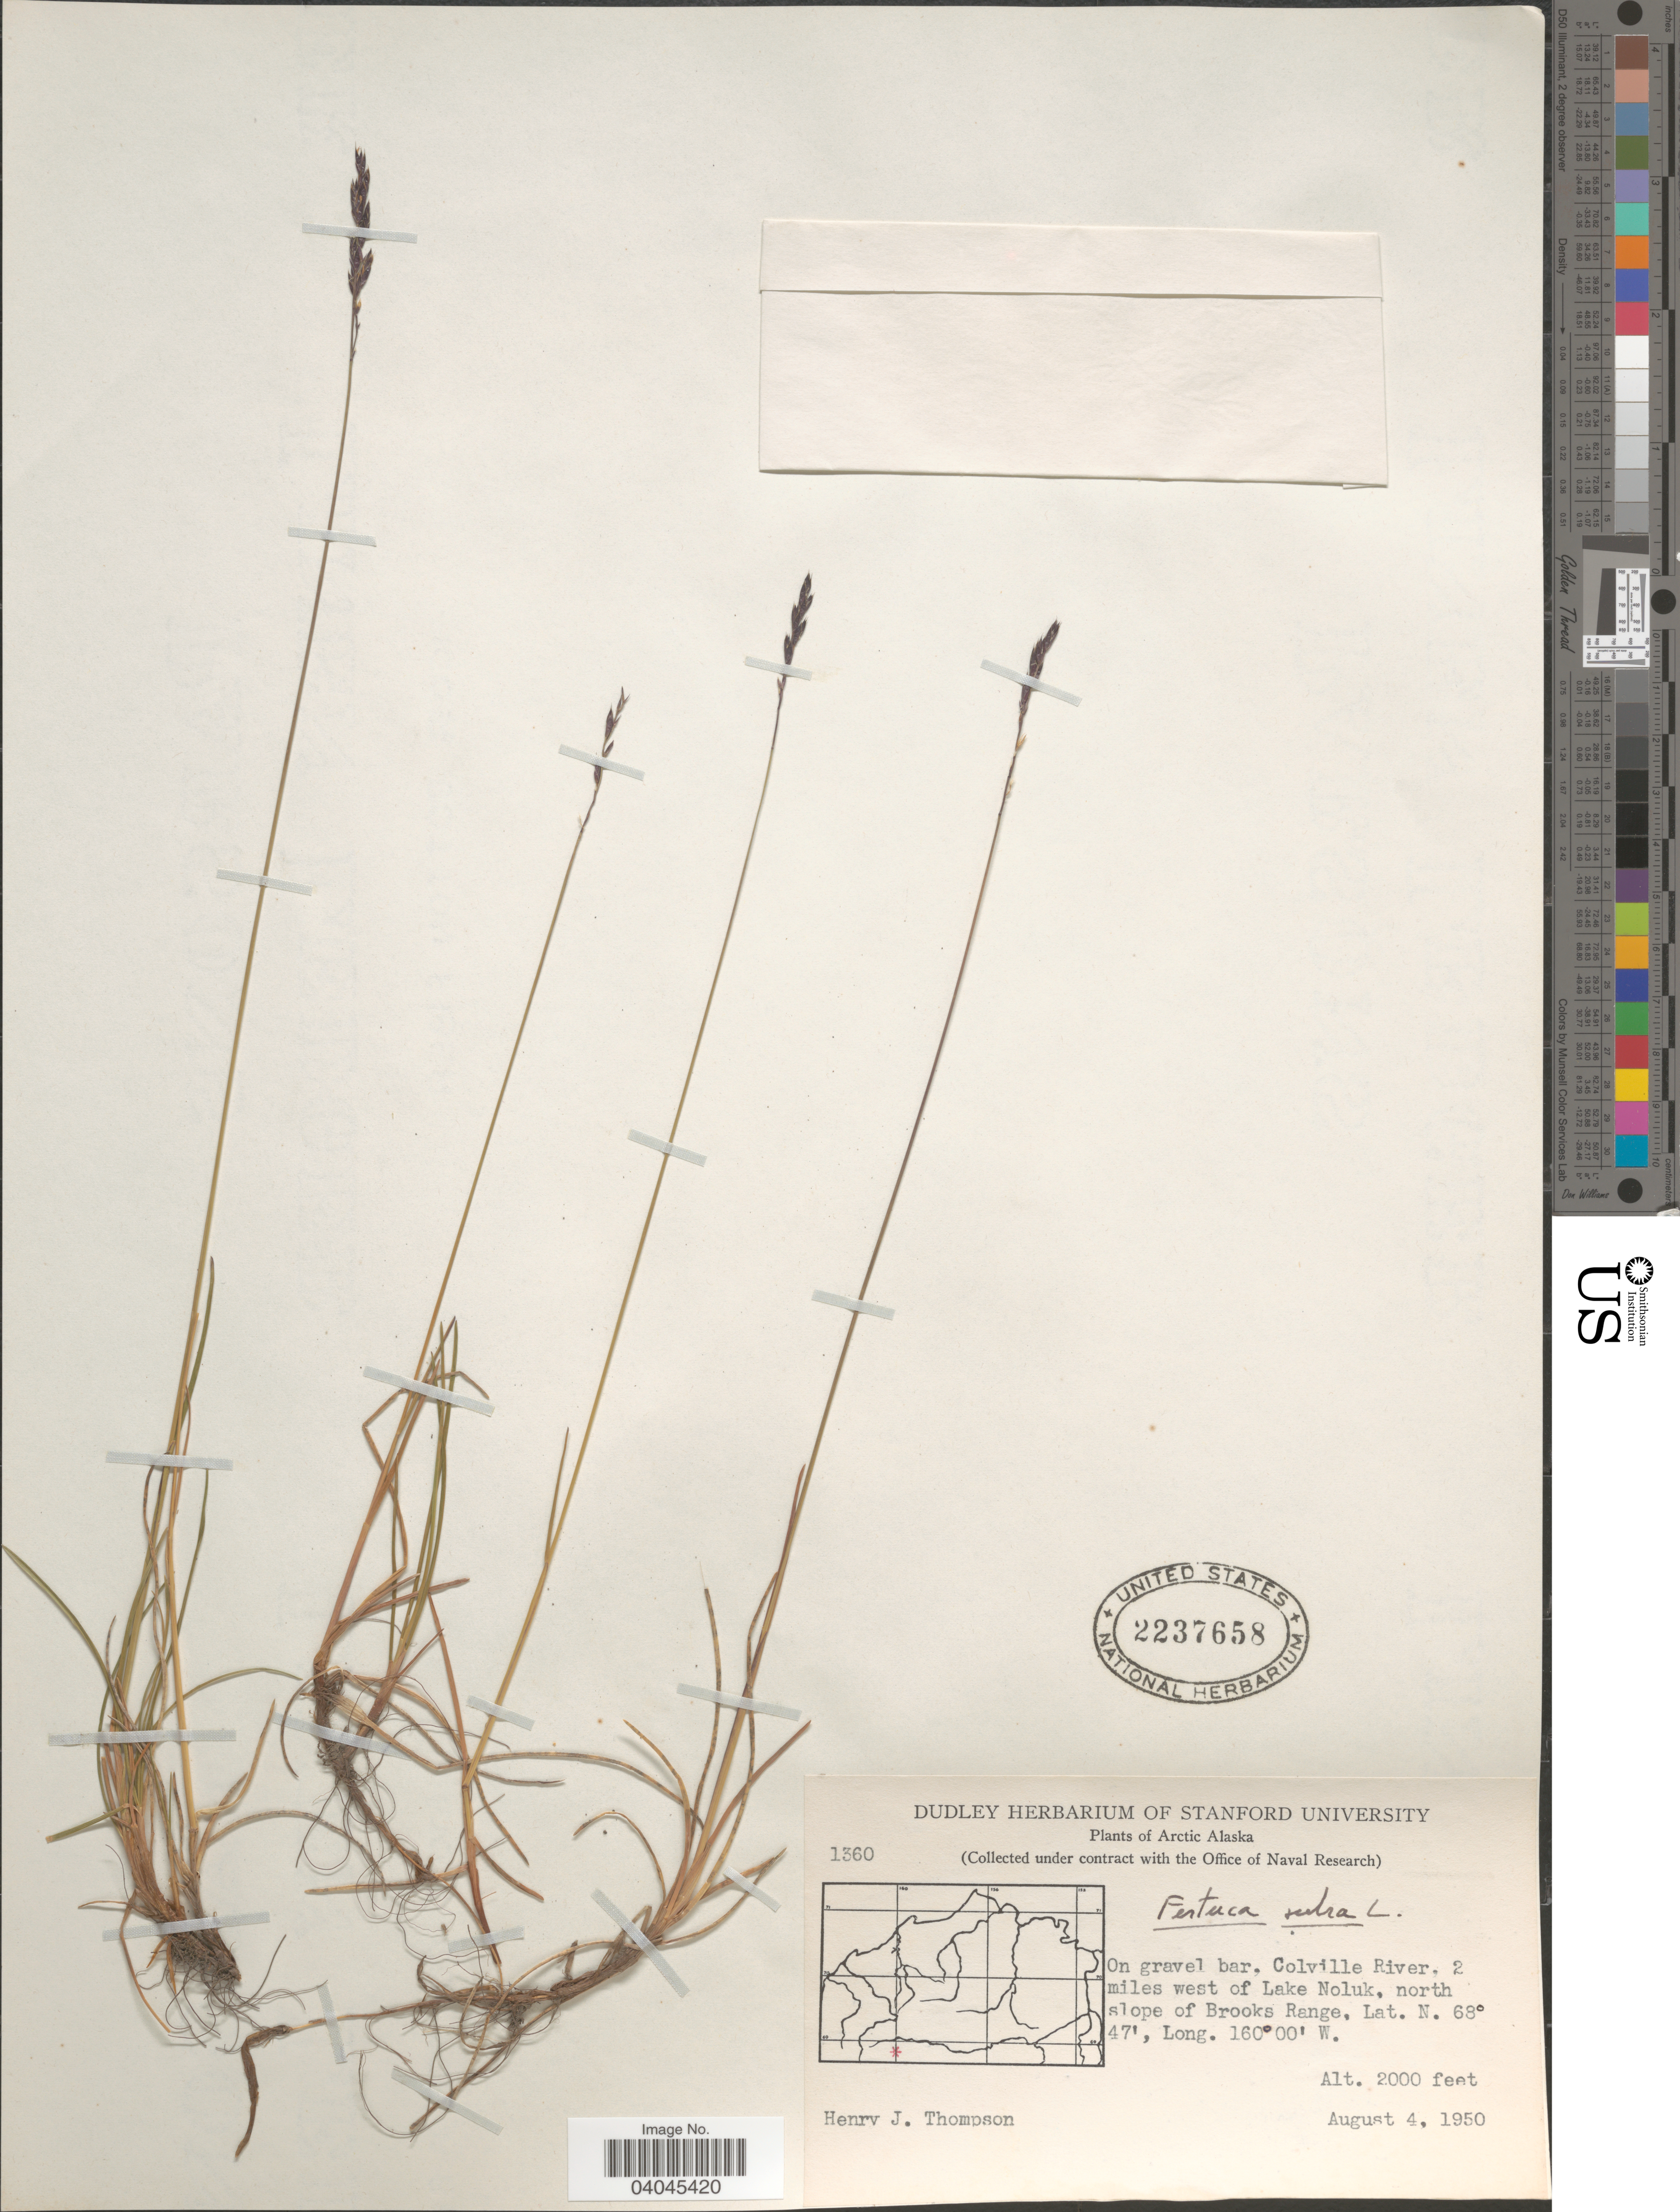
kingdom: Plantae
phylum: Tracheophyta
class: Liliopsida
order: Poales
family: Poaceae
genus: Festuca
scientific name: Festuca rubra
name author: L.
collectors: H. J. Thompson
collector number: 1360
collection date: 1950-08-04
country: United States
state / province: Alaska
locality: Arctic Alaska. On gravel bar. Colville River, 2 miles west of Lake Noluk, north slope of Brooks Range.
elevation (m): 610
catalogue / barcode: US 2237658